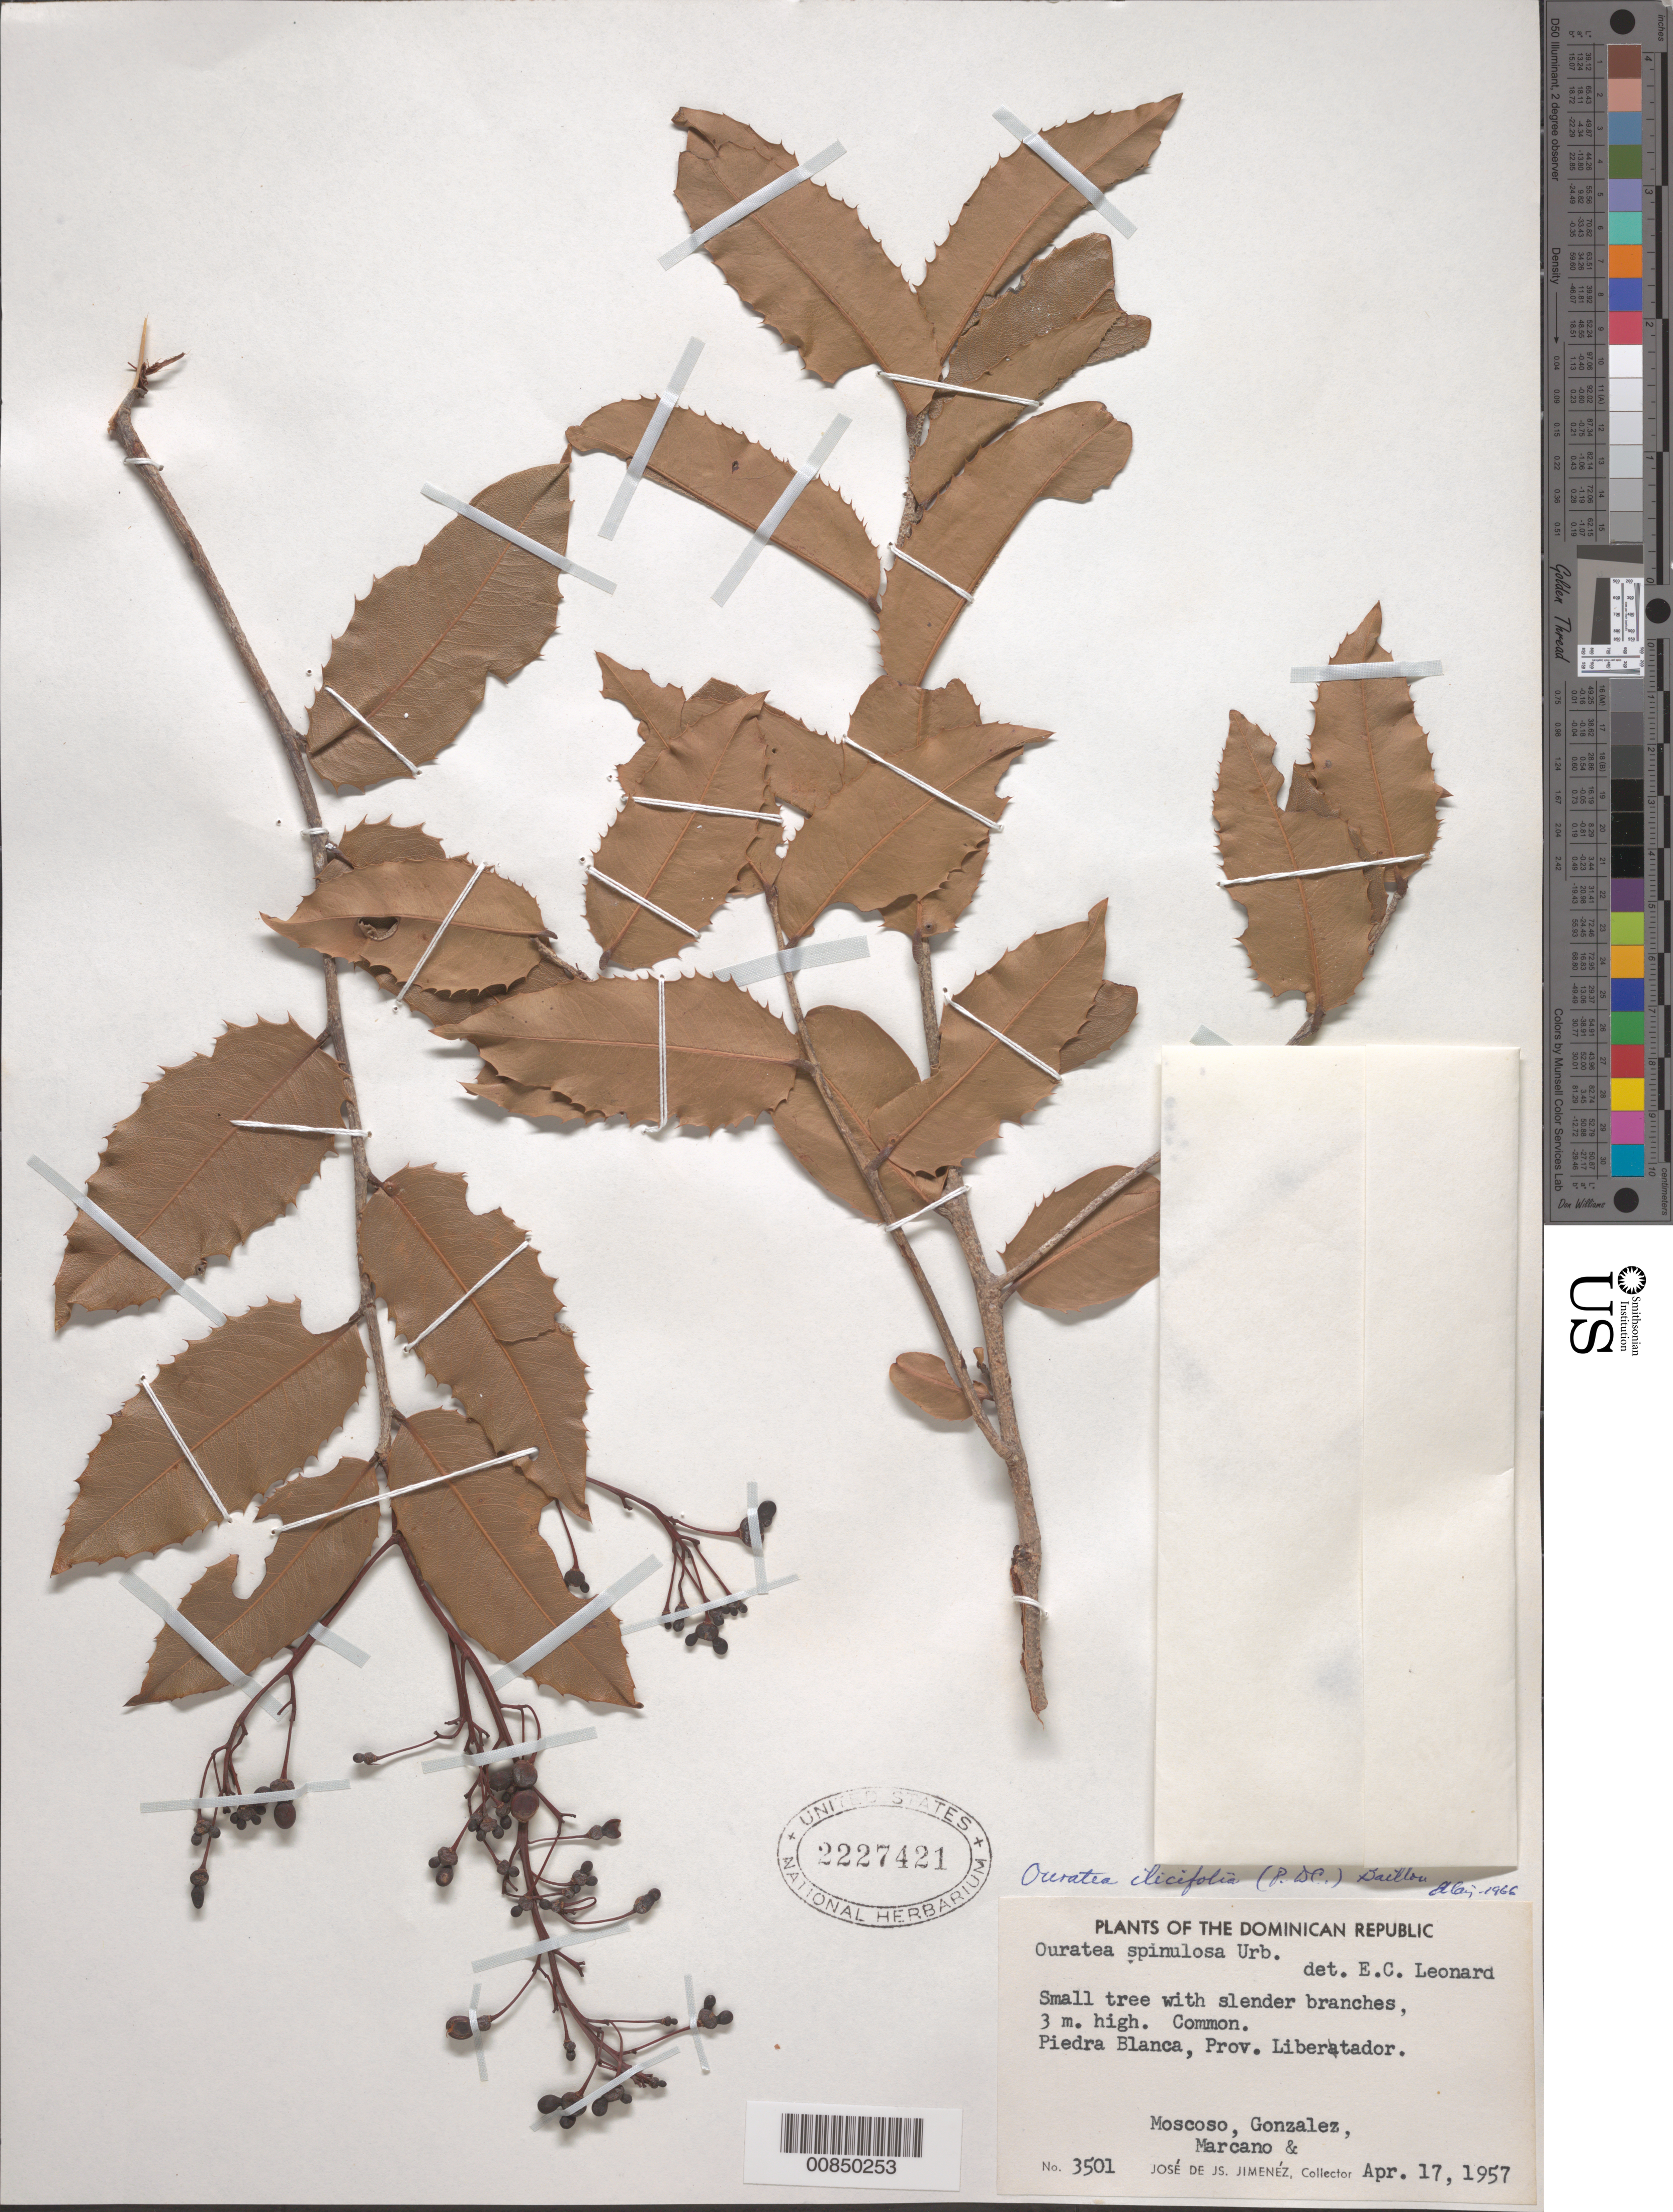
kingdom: Plantae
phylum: Tracheophyta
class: Magnoliopsida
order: Malpighiales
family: Ochnaceae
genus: Ouratea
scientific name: Ouratea ilicifolia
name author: (DC.) Baill.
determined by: Liogier, Alain H.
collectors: J. J. Jiménez Almonte, R. Moscoso, C. Gonzalez & E. J. Marcano F.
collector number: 3501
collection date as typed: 17 Apr 1942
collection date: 1942-04-17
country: Dominican Republic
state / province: Dajabon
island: Hispaniola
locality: Piedra Blanca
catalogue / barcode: US 2227421